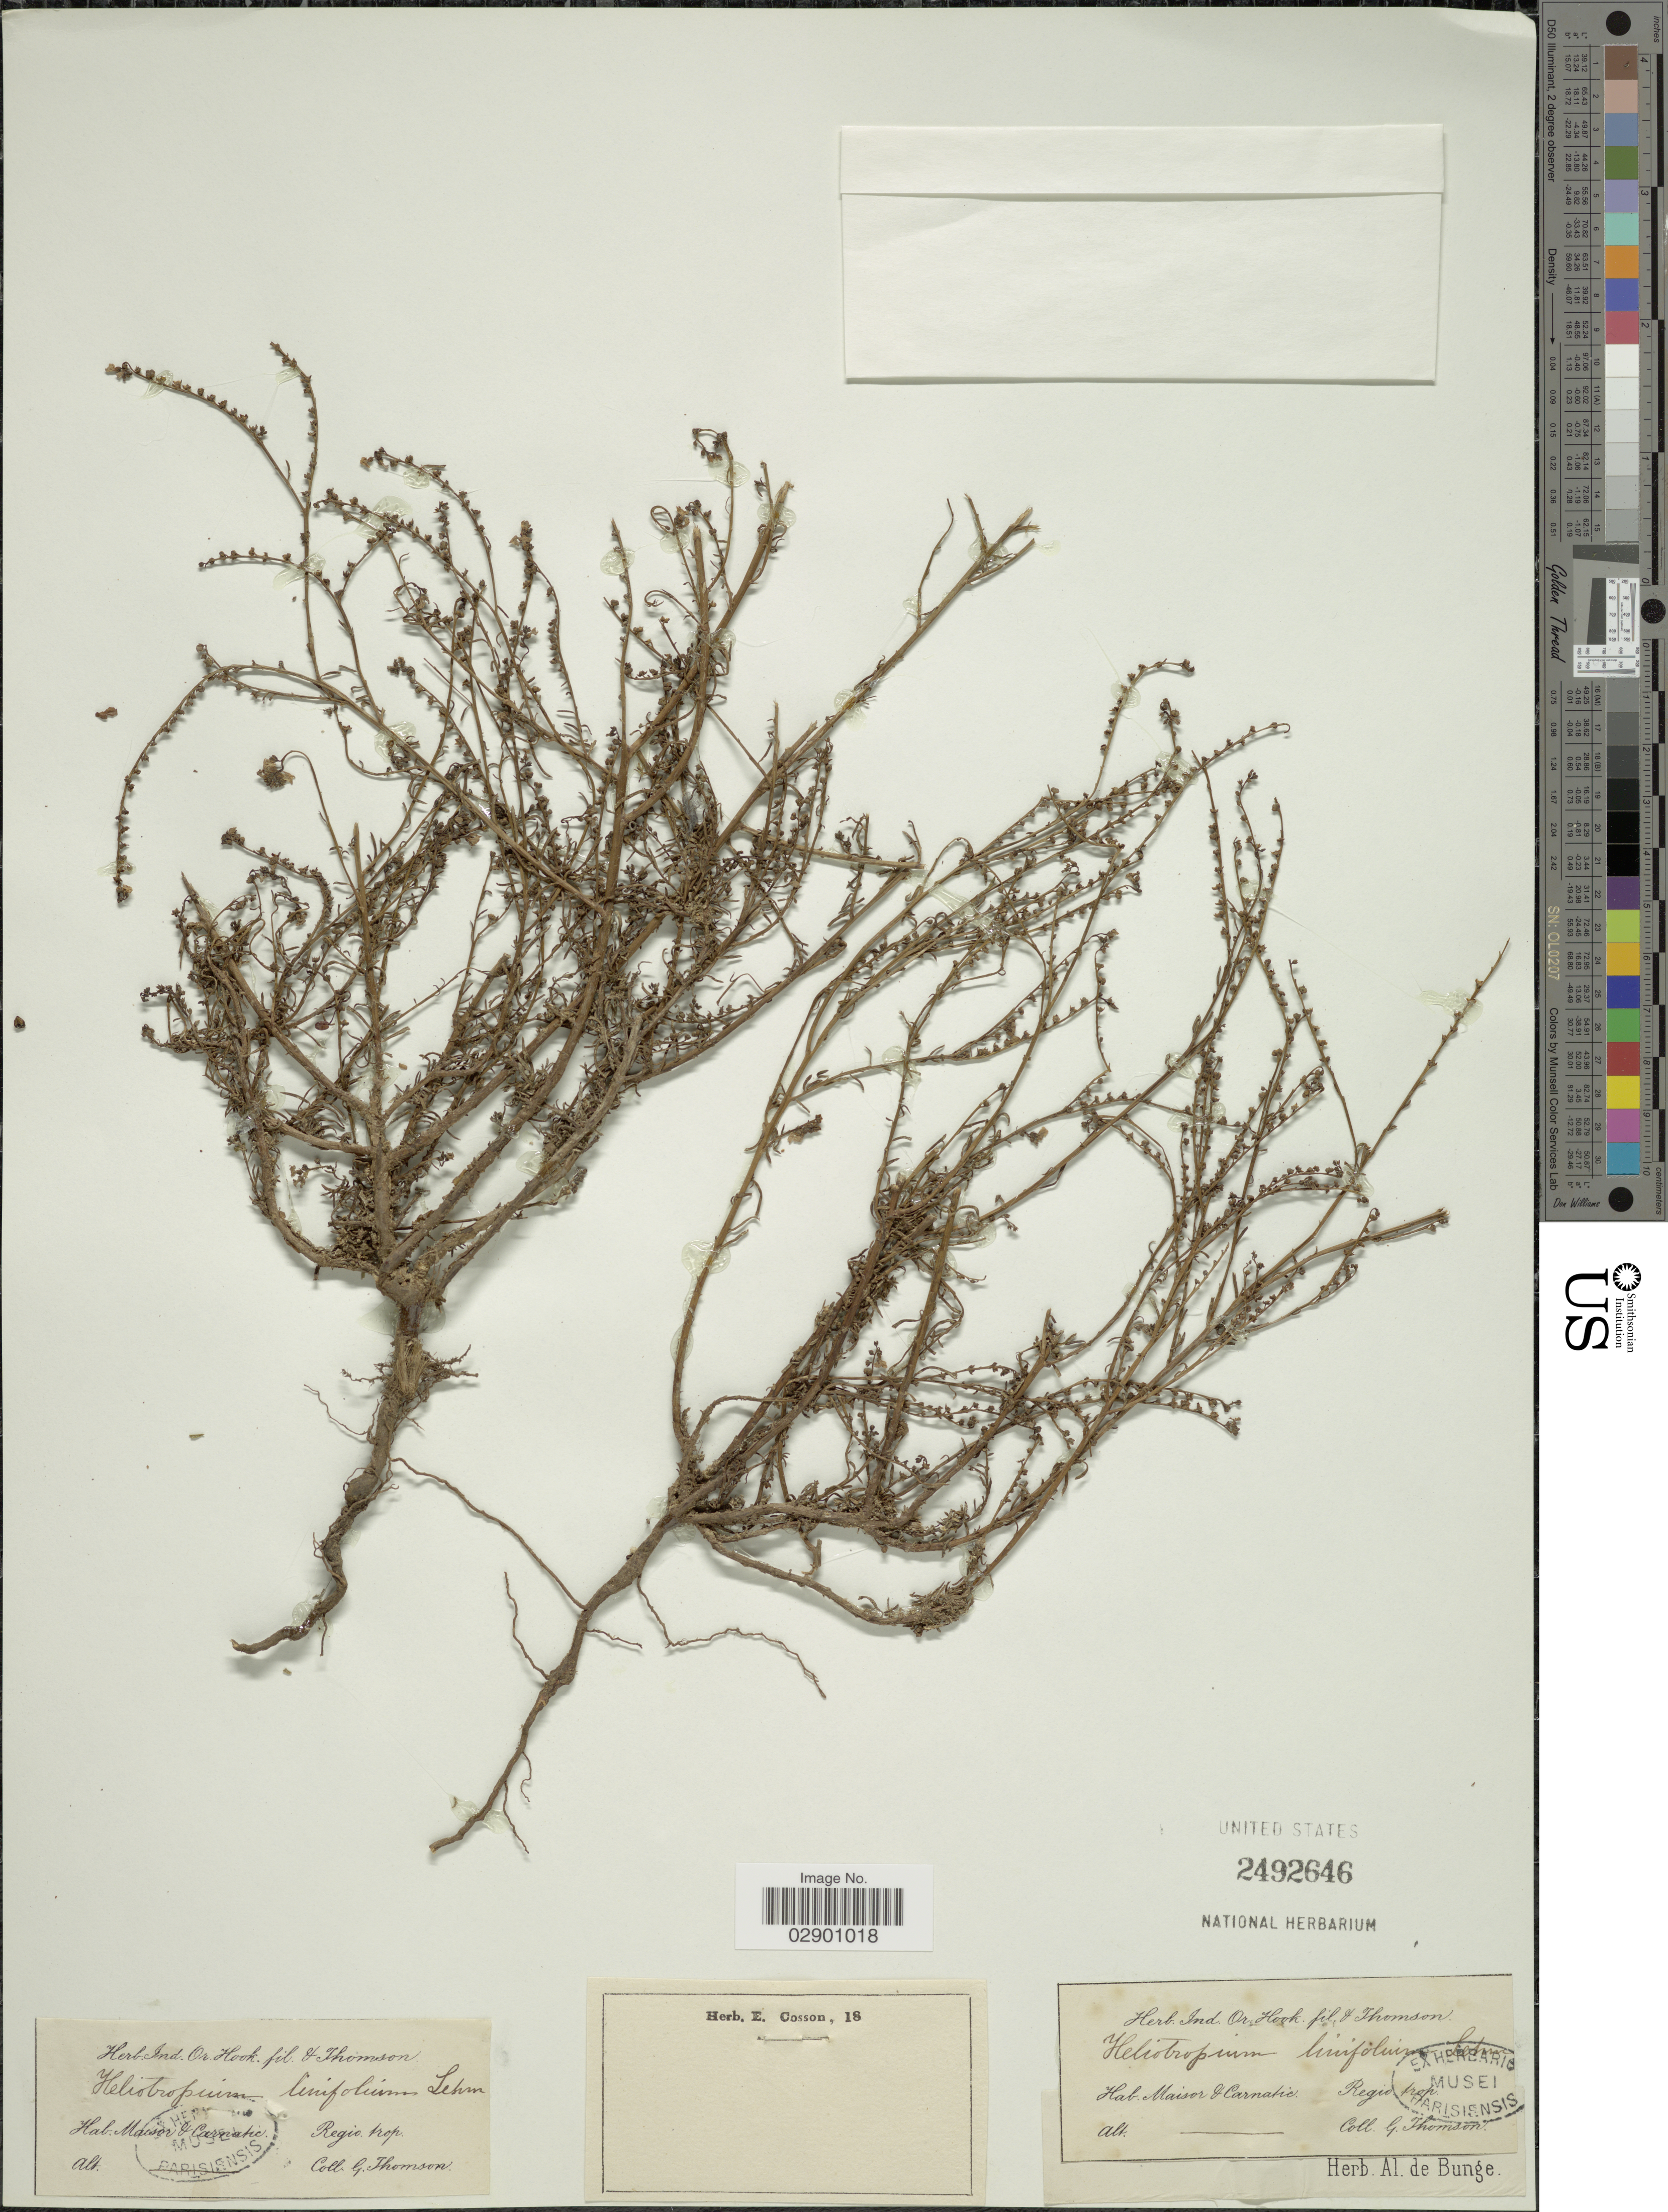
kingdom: Plantae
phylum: Tracheophyta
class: Magnoliopsida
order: Boraginales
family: Heliotropiaceae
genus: Heliotropium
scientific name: Heliotropium linifolium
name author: Lehm.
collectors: G. Thomson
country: India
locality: Maisor & Carnatic.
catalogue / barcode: US 2492646